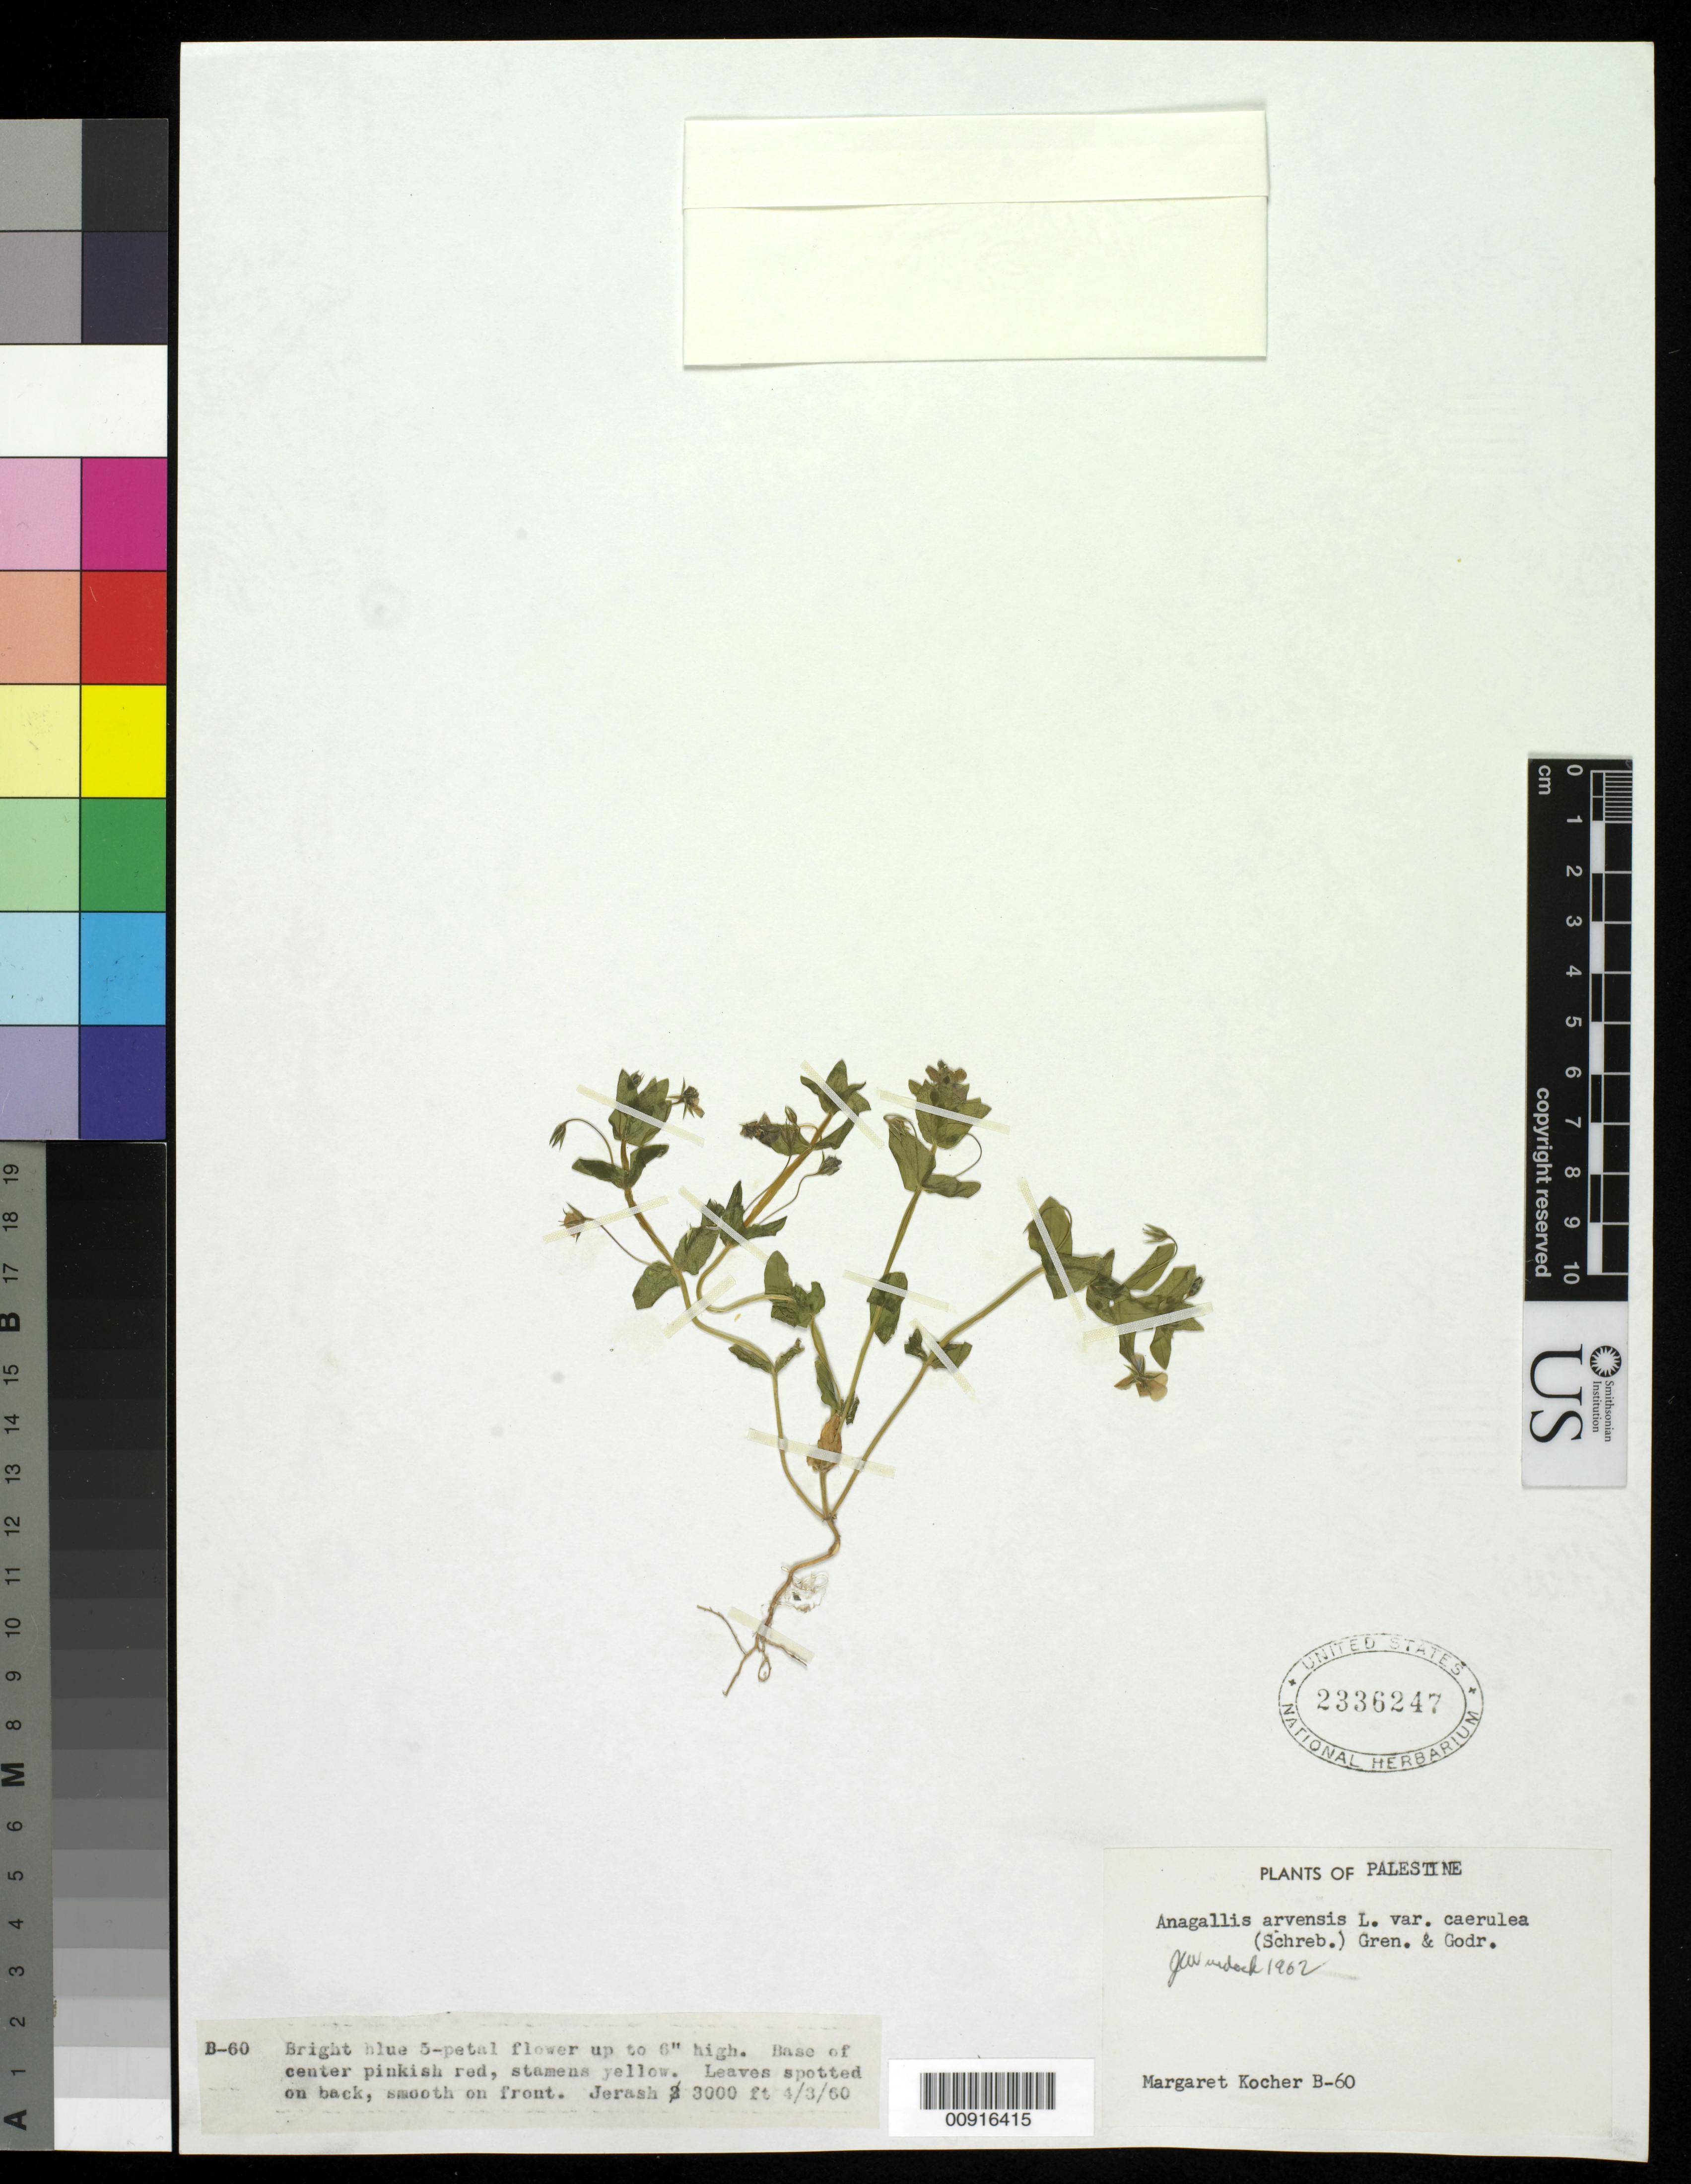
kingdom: Plantae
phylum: Tracheophyta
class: Magnoliopsida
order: Ericales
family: Primulaceae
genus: Anagallis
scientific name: Anagallis arvensis var. caerulea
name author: Gouan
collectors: M. Kocher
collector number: B-60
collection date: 1960-03-04 or 1960-04-03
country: Jordan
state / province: Jarash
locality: Jerash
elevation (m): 914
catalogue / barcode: US 2336247